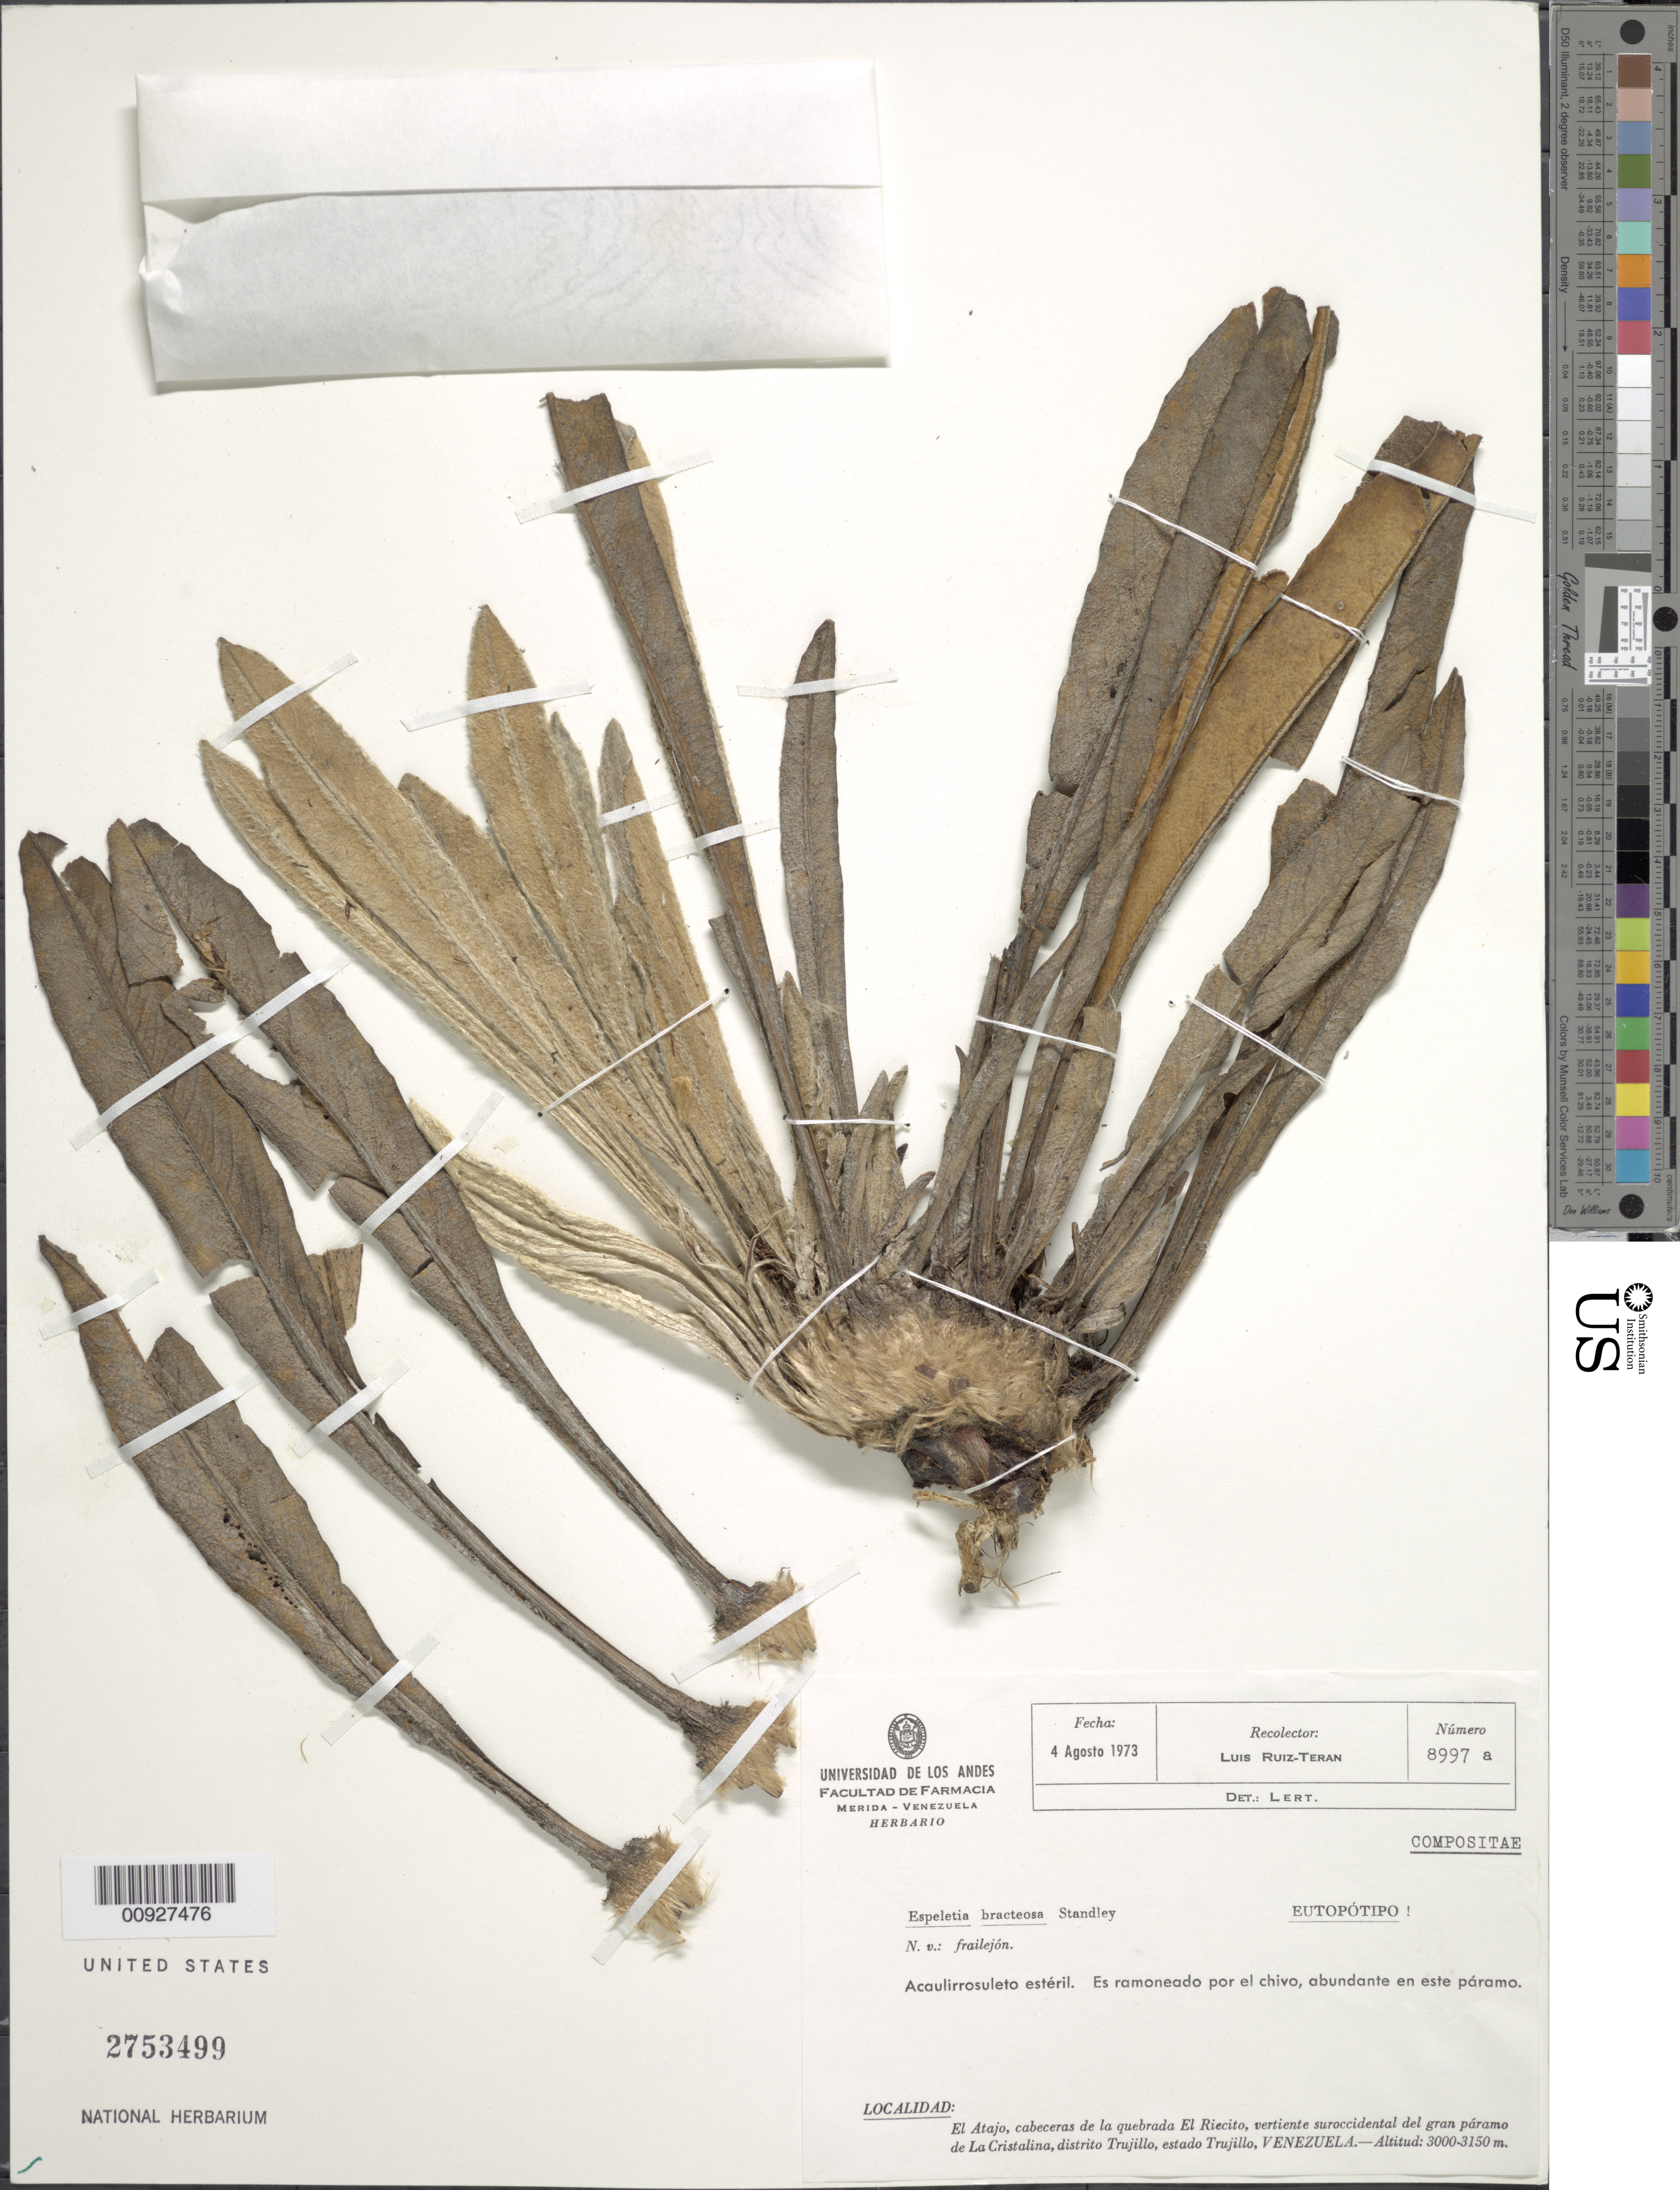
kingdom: Plantae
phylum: Tracheophyta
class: Magnoliopsida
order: Asterales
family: Asteraceae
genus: Ruilopezia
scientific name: Ruilopezia bracteosa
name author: (Standl.) Cuatrec.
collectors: L. E. Ruíz-Terán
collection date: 1973-08-04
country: Venezuela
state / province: Trujillo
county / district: Trujillo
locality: El Atajo, cabeceras de la quebrada El Riecito, vertiente suroccidental del gran páramo de La cristalina.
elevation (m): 3000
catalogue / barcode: US 2753499